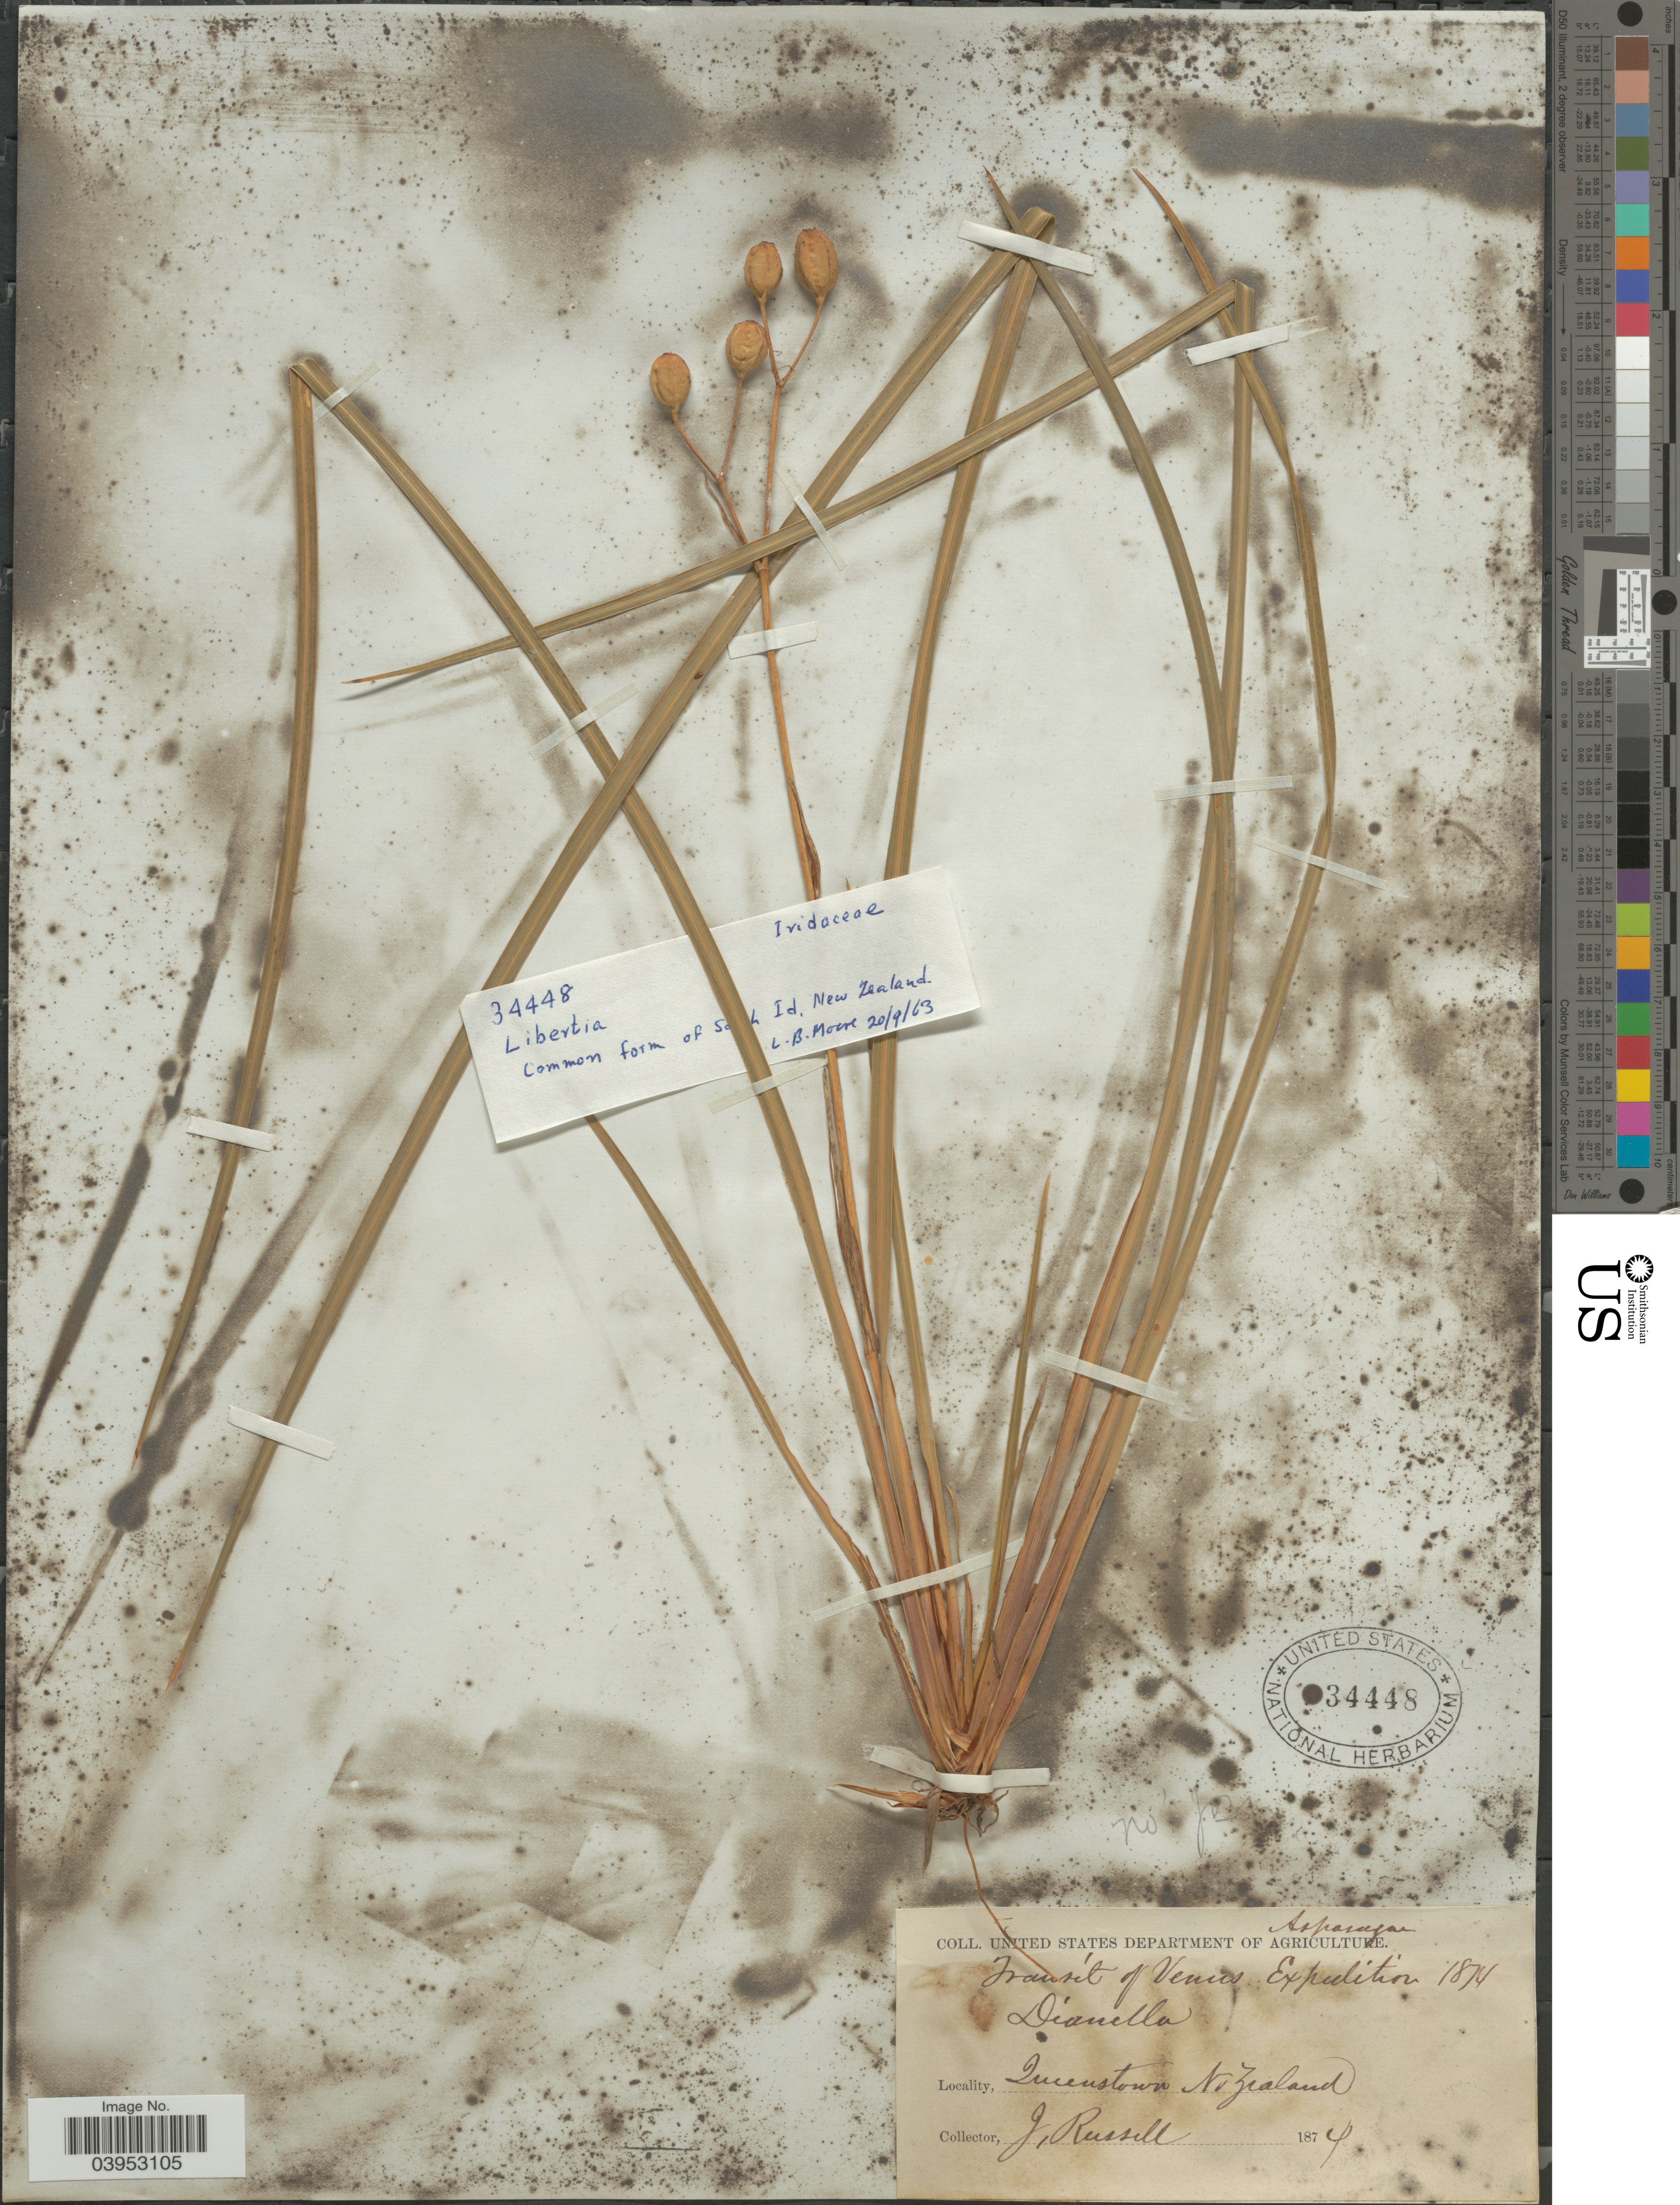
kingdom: Plantae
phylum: Tracheophyta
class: Liliopsida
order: Asparagales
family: Iridaceae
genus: Libertia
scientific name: Libertia sp.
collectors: J. Russell & L. Moore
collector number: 34448?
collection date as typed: Transcribed d/m/y: 20/9/63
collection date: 1877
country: New Zealand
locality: Queenstown N. Zealand. Common form of S [illegible text] Id.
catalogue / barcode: US 34448